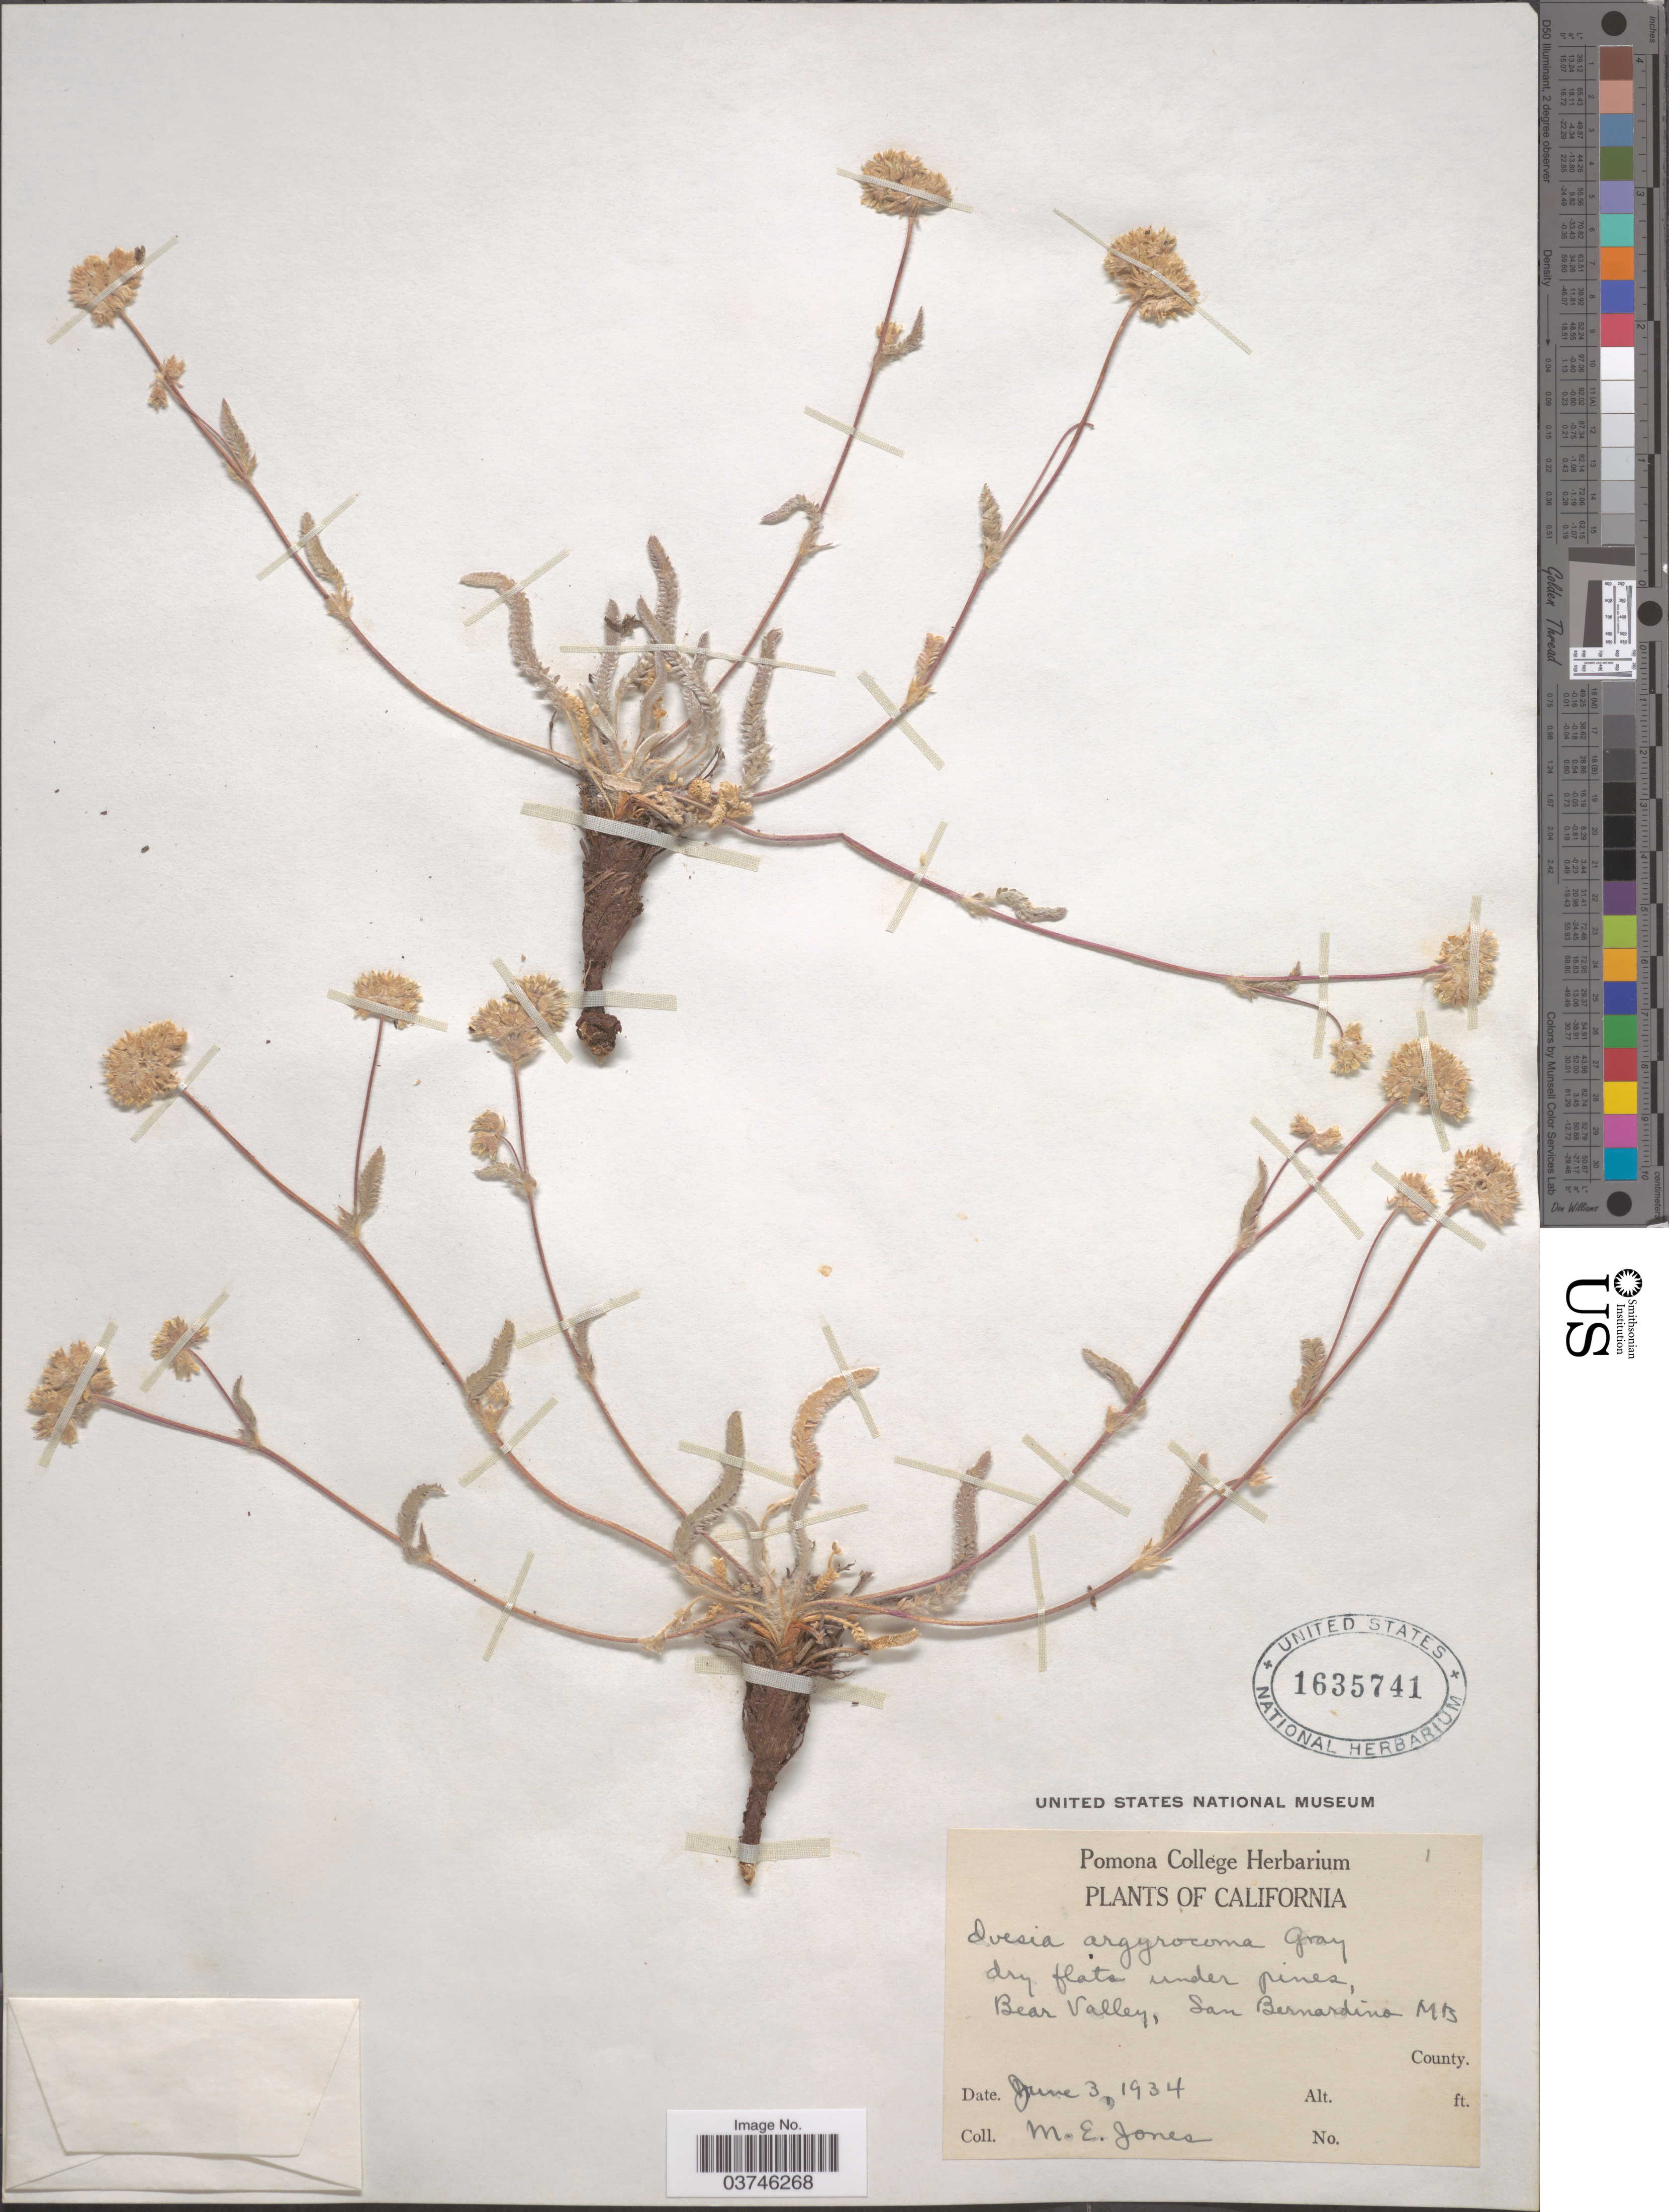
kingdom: Plantae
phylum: Tracheophyta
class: Magnoliopsida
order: Rosales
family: Rosaceae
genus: Potentilla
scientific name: Potentilla argyrocoma var. argyrocoma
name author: (Rydb.) Jeps.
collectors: M. E. Jones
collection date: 1934-06-03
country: United States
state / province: California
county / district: San Bernardino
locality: Bear Valley, San Bernardino Mts.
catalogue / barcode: US 1635741